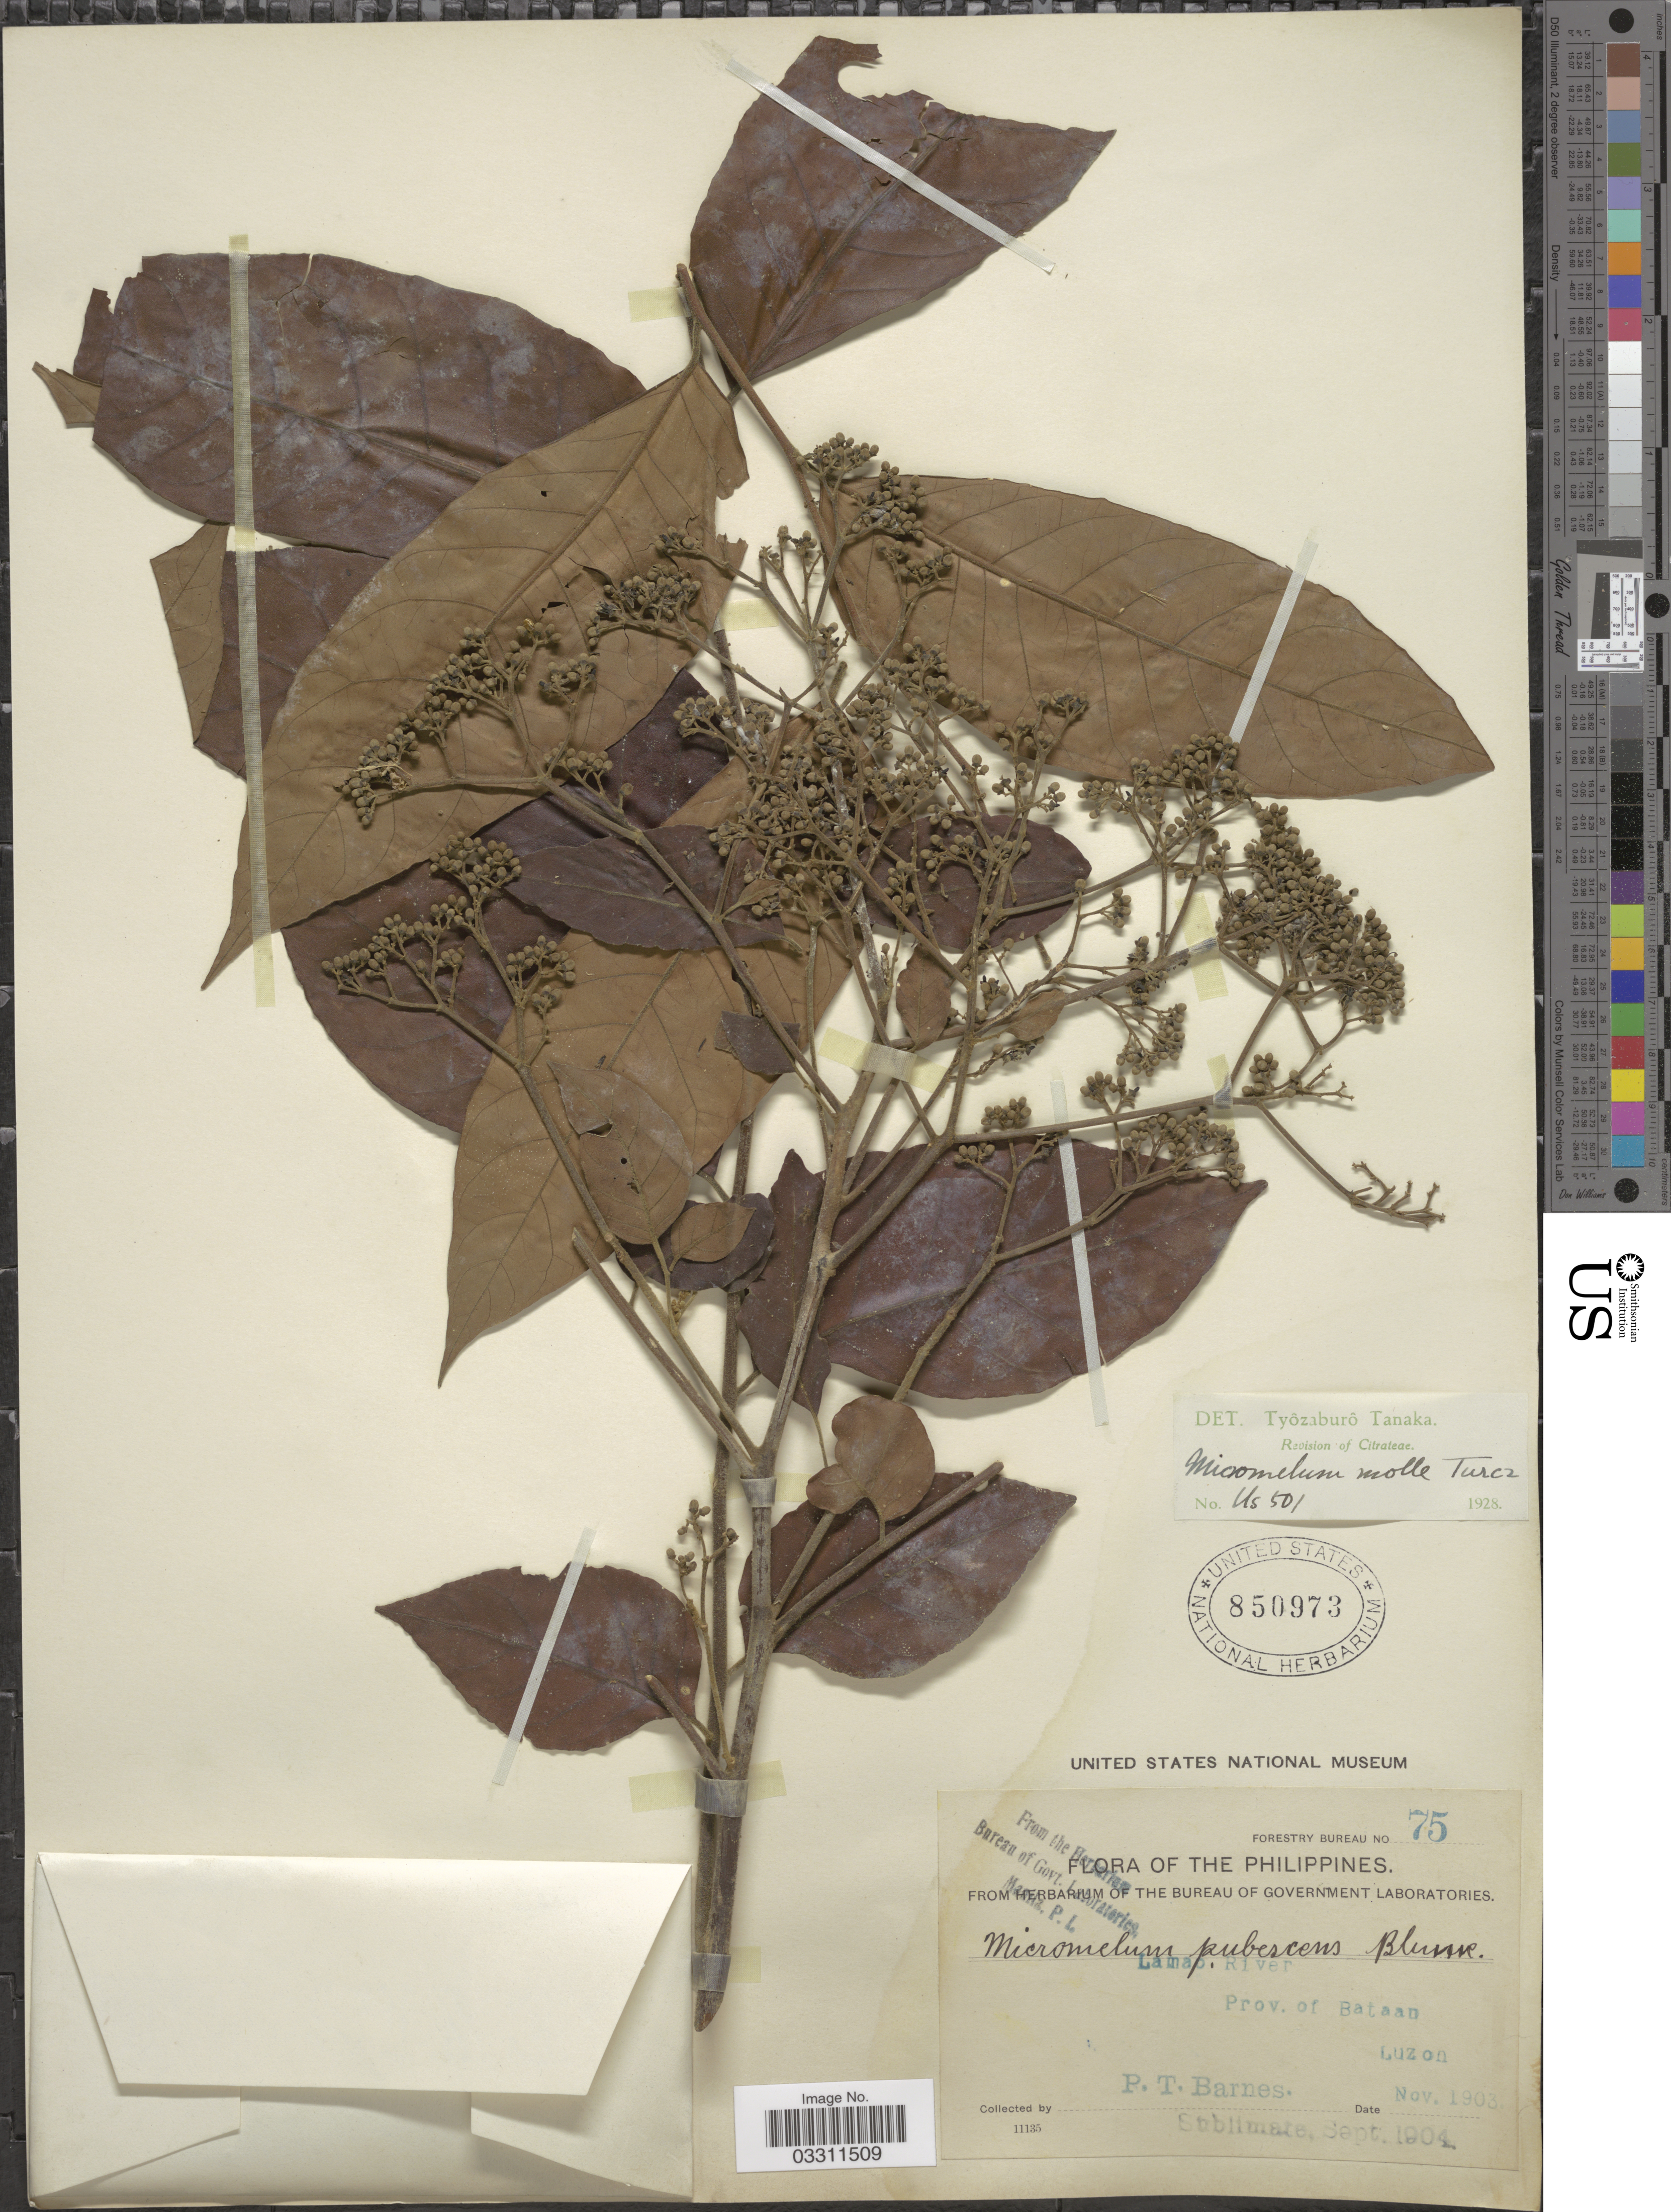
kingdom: Plantae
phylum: Tracheophyta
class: Magnoliopsida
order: Sapindales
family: Rutaceae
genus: Micromelum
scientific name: Micromelum molle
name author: Turcz.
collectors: P. Barnes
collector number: Forestry Bureau 75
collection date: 1903-11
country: Philippines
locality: Lamao River, Prov. of Bataan, Luzon.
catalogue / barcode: US 850973